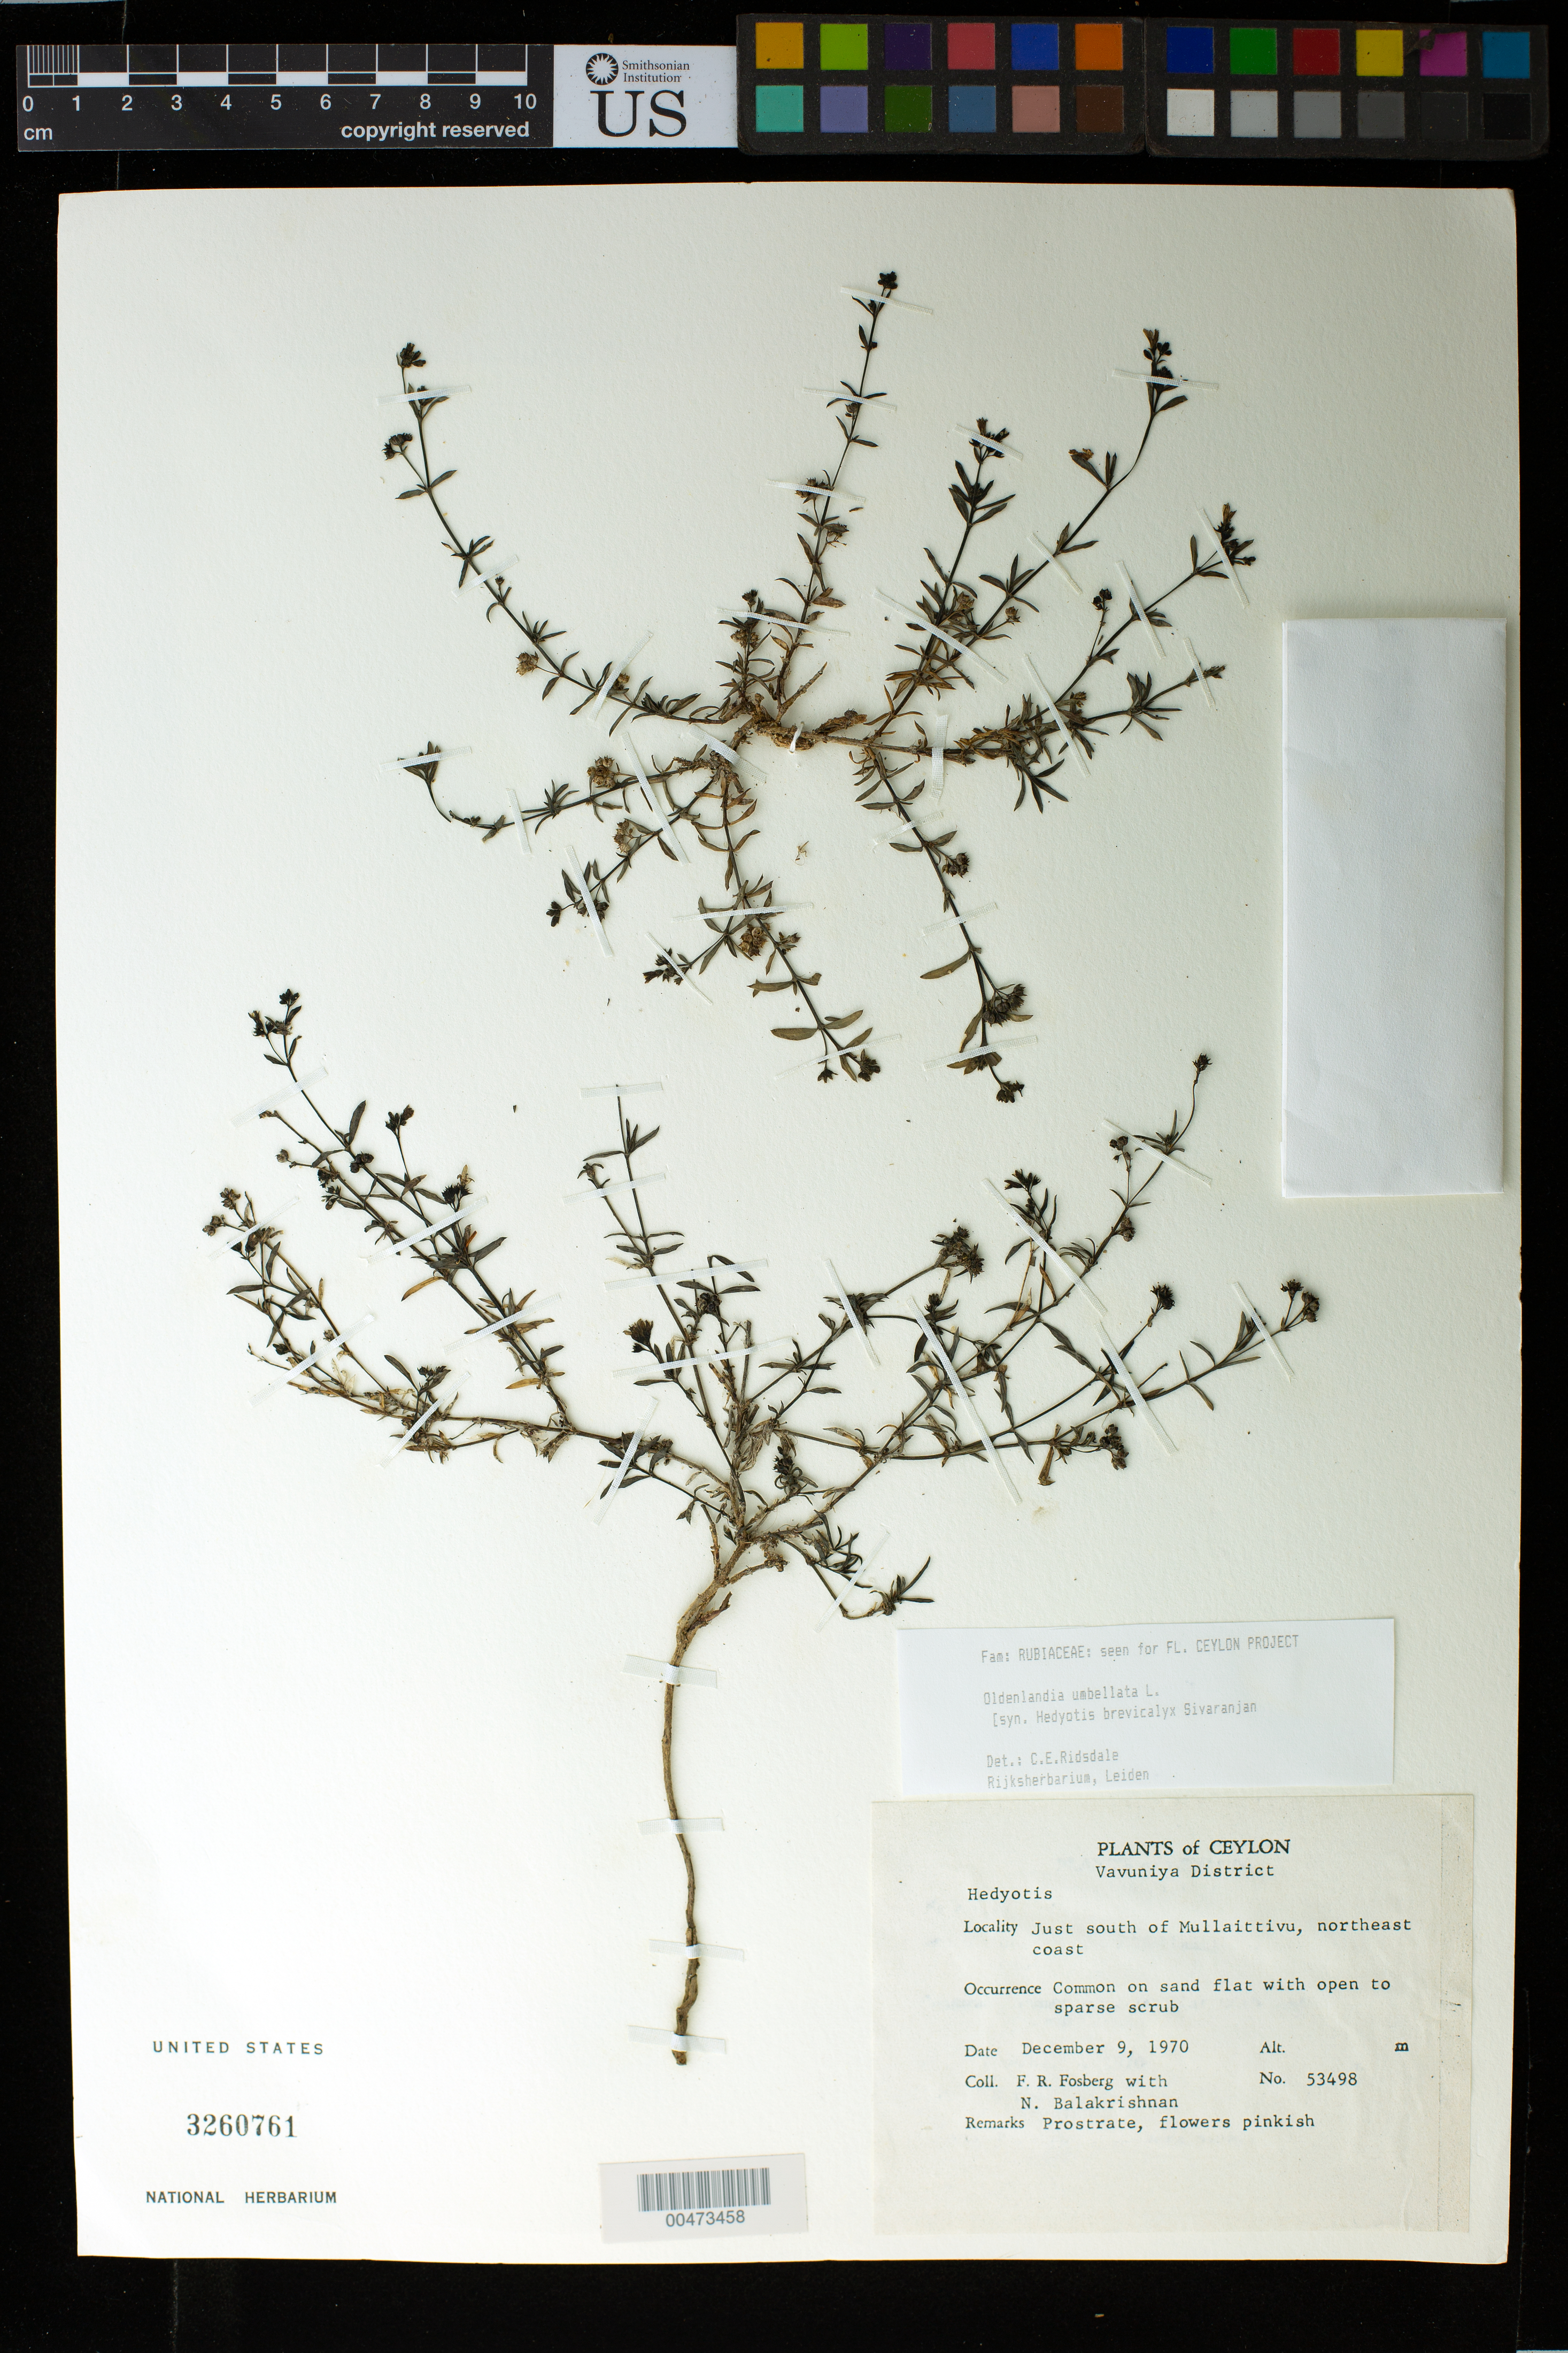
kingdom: Plantae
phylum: Tracheophyta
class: Magnoliopsida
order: Gentianales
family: Rubiaceae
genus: Oldenlandia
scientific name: Oldenlandia umbellata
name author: L.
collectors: F. R. Fosberg & N. Balakrishnan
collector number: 53498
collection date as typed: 09 Dec 1970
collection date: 1970-12-09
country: Sri Lanka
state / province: Northern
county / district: Vavuniya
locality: just S of Mullaittivu, NE coast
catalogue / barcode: US 3260761